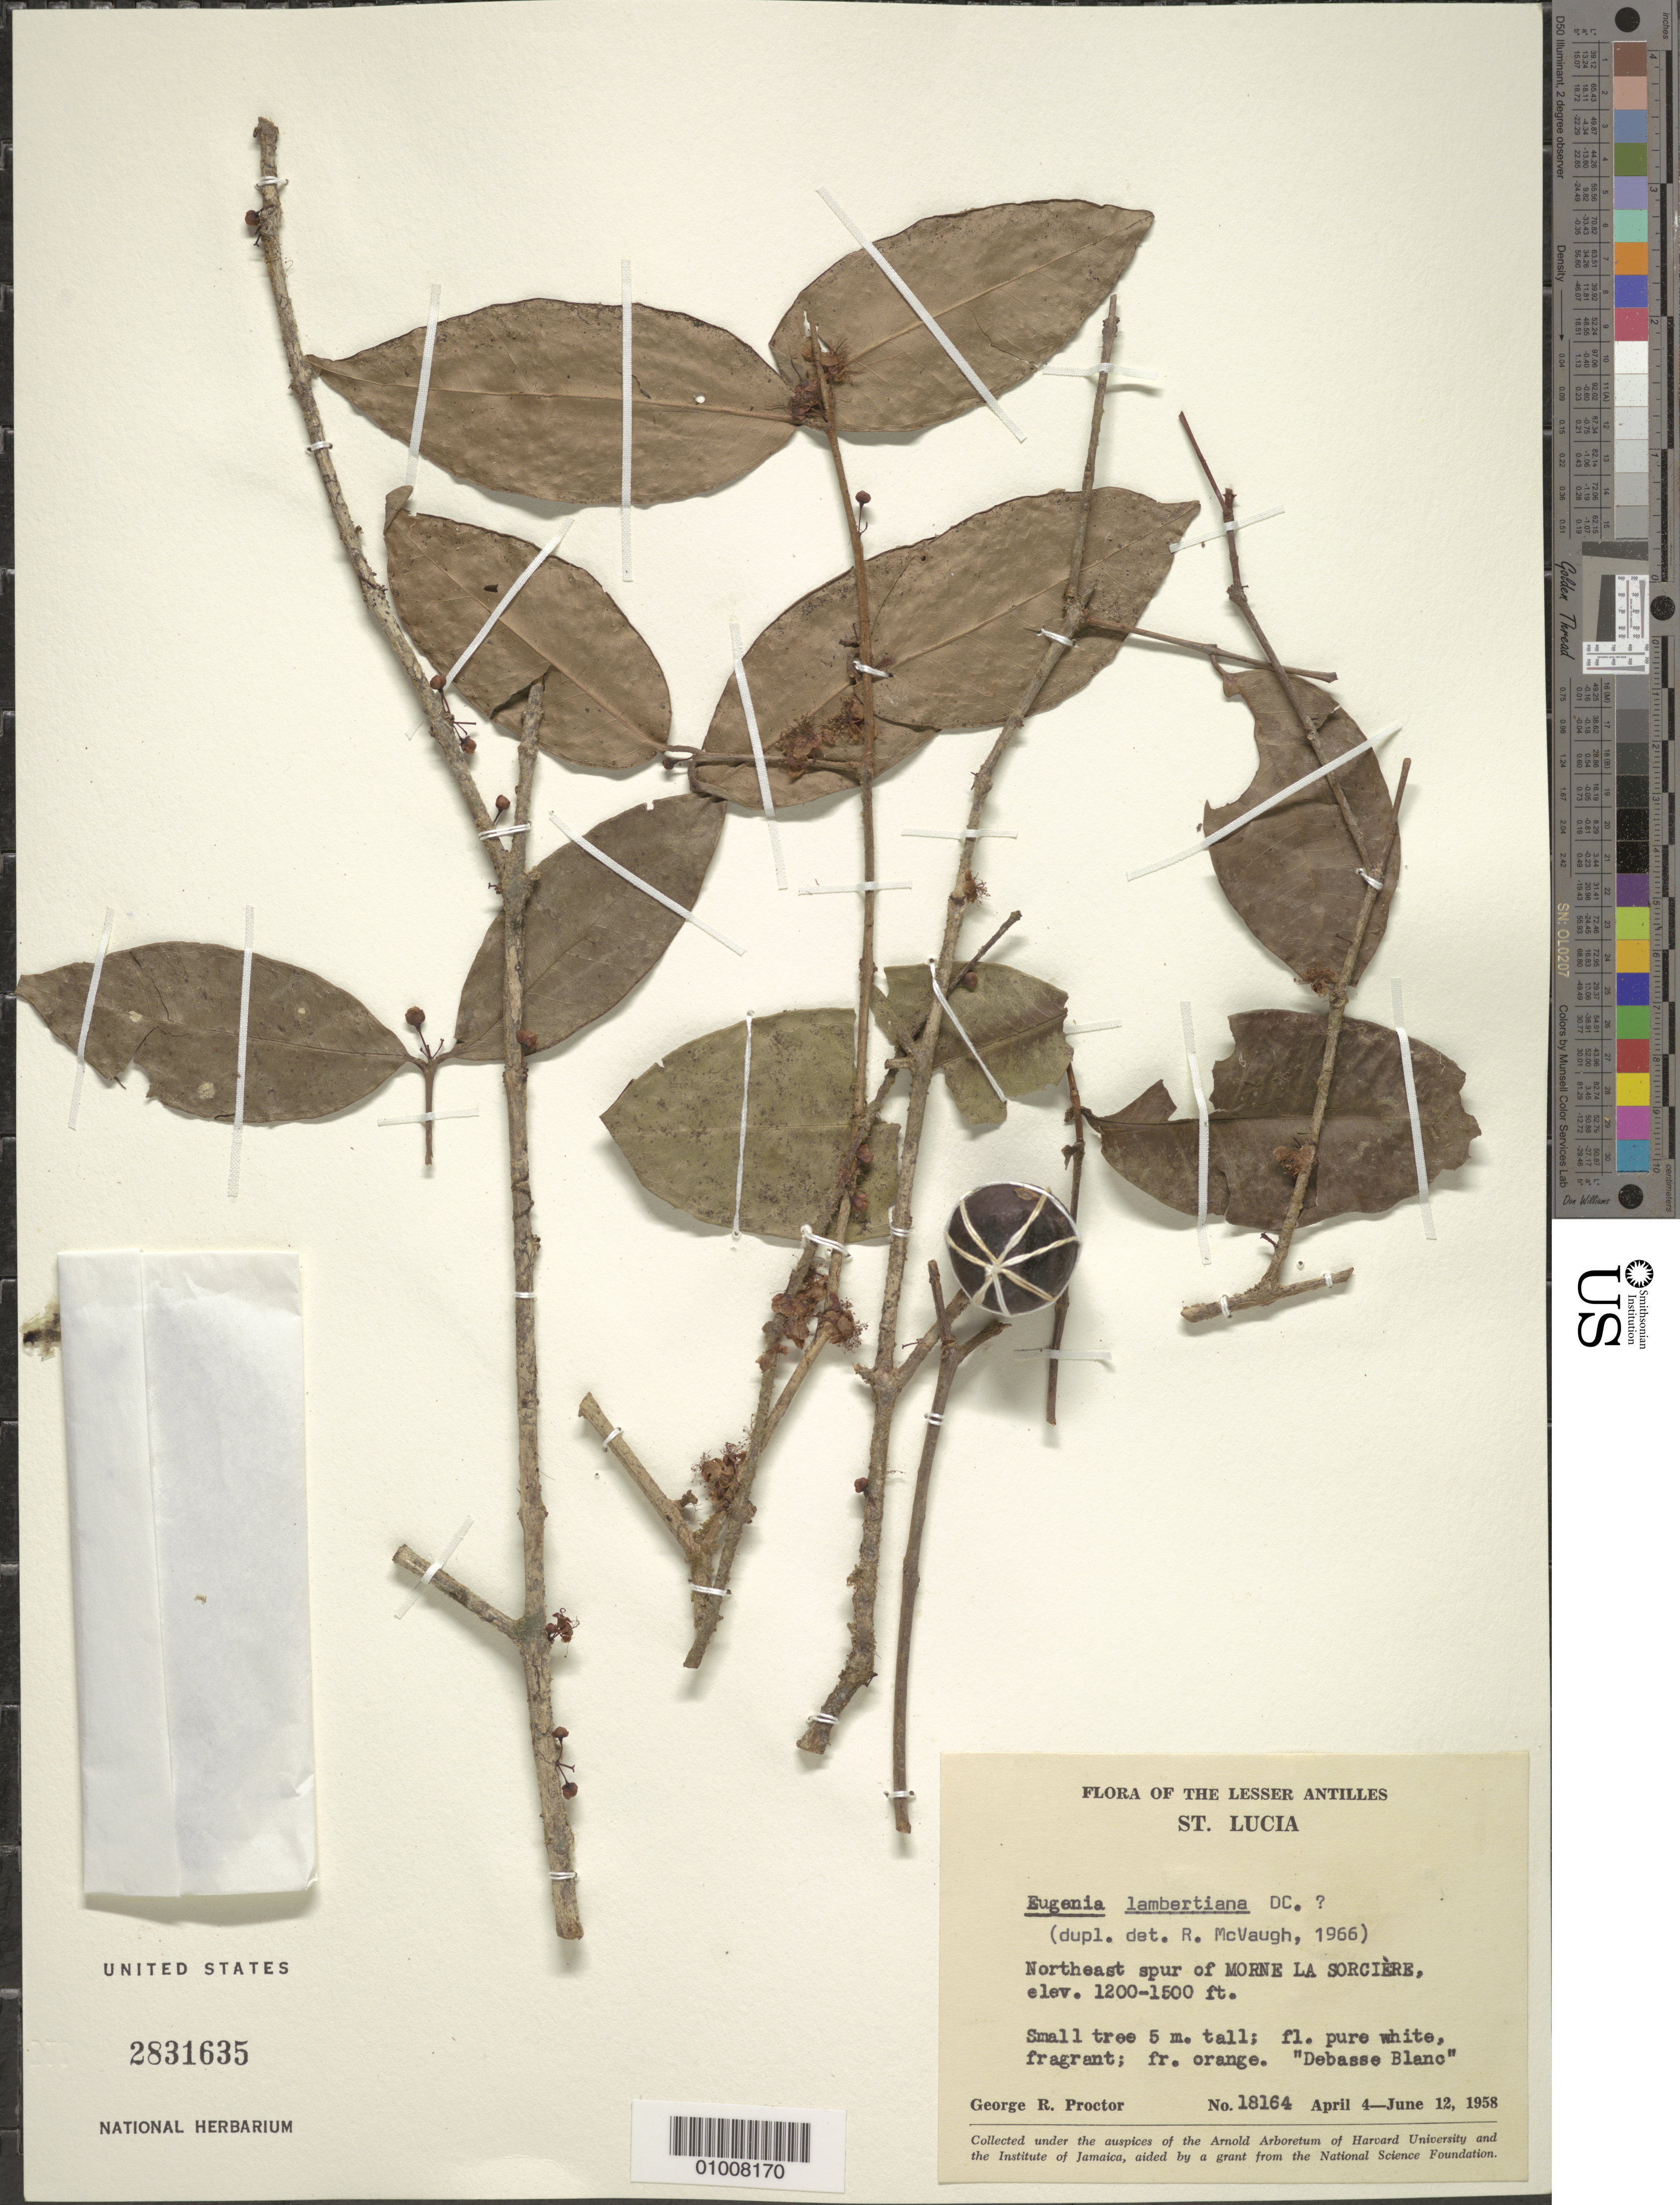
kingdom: Plantae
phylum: Tracheophyta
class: Magnoliopsida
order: Myrtales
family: Myrtaceae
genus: Eugenia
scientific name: Eugenia lambertiana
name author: DC.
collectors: G. R. Proctor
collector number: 18164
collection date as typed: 04 Apr 1958 to 12 Jun 1958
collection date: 1958-04-04/1958-06-12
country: St. Lucia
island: St. Lucia I.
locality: Norhteast spur of Morne La Sorcière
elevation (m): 366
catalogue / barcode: US 2831635